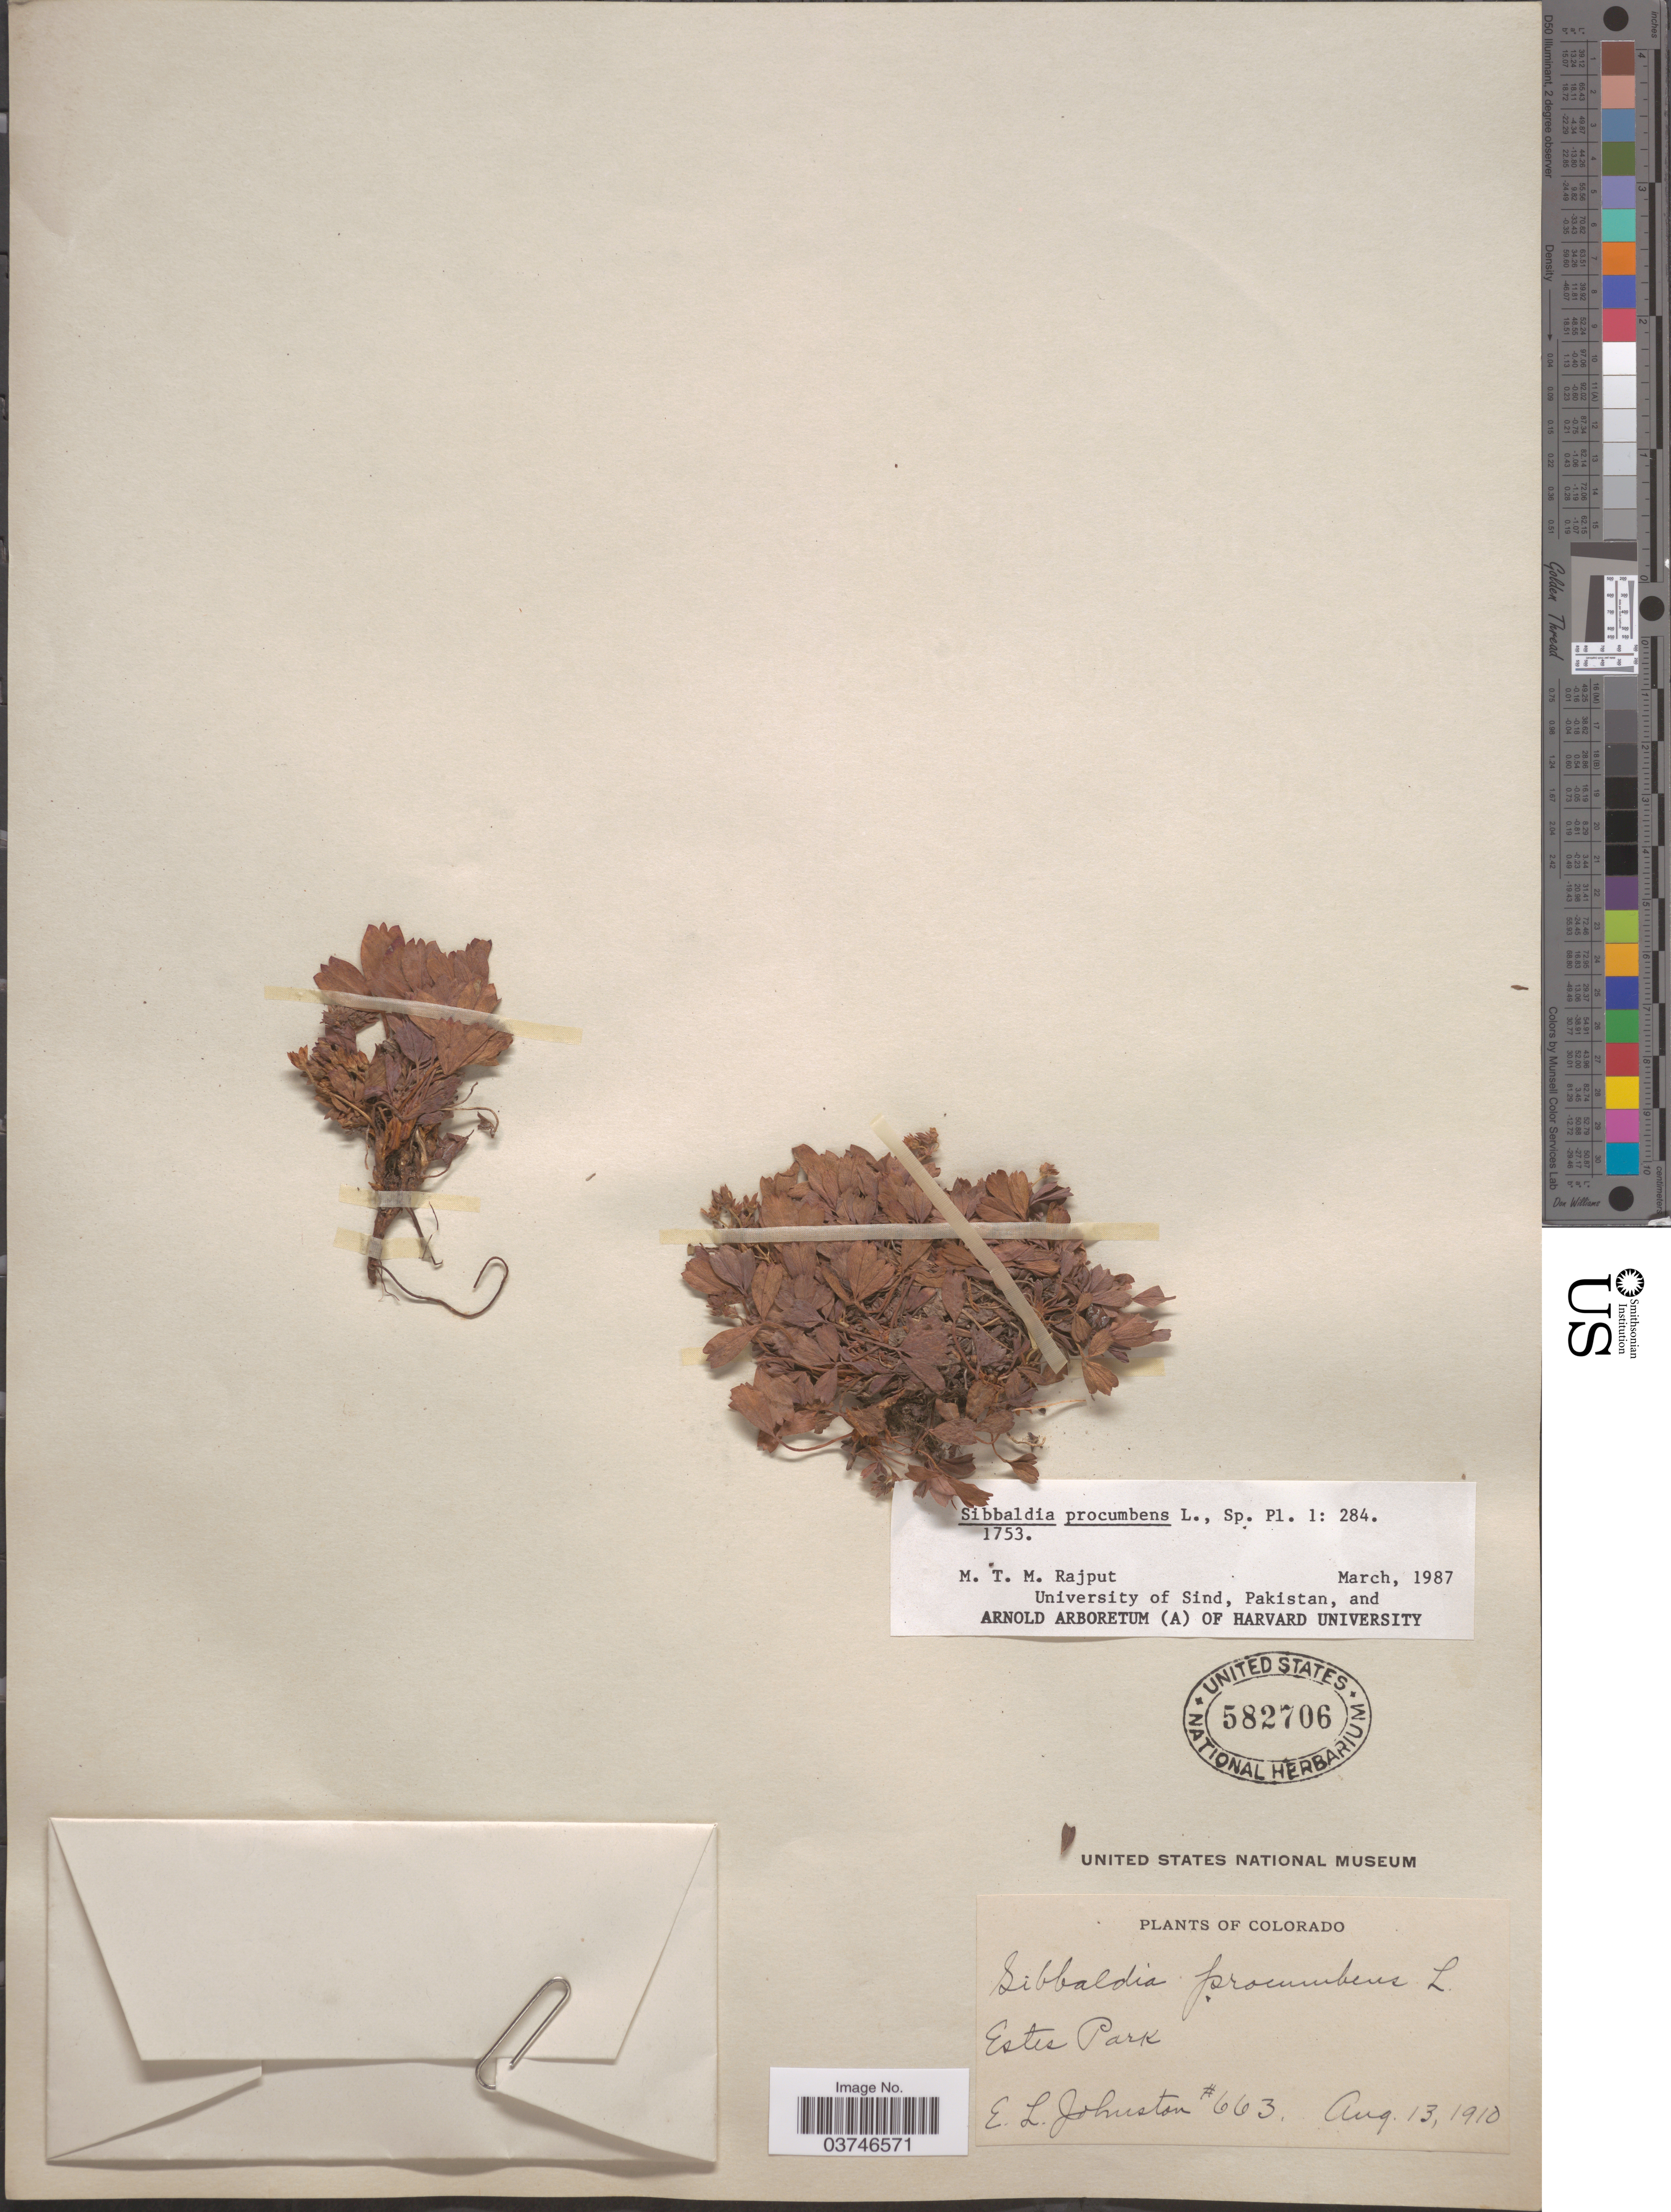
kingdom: Plantae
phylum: Tracheophyta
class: Magnoliopsida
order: Rosales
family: Rosaceae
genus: Sibbaldia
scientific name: Sibbaldia procumbens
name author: L.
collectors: E. L. Johnston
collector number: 663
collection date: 1910-08-13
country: United States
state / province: Colorado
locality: Estes park.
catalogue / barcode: US 582706